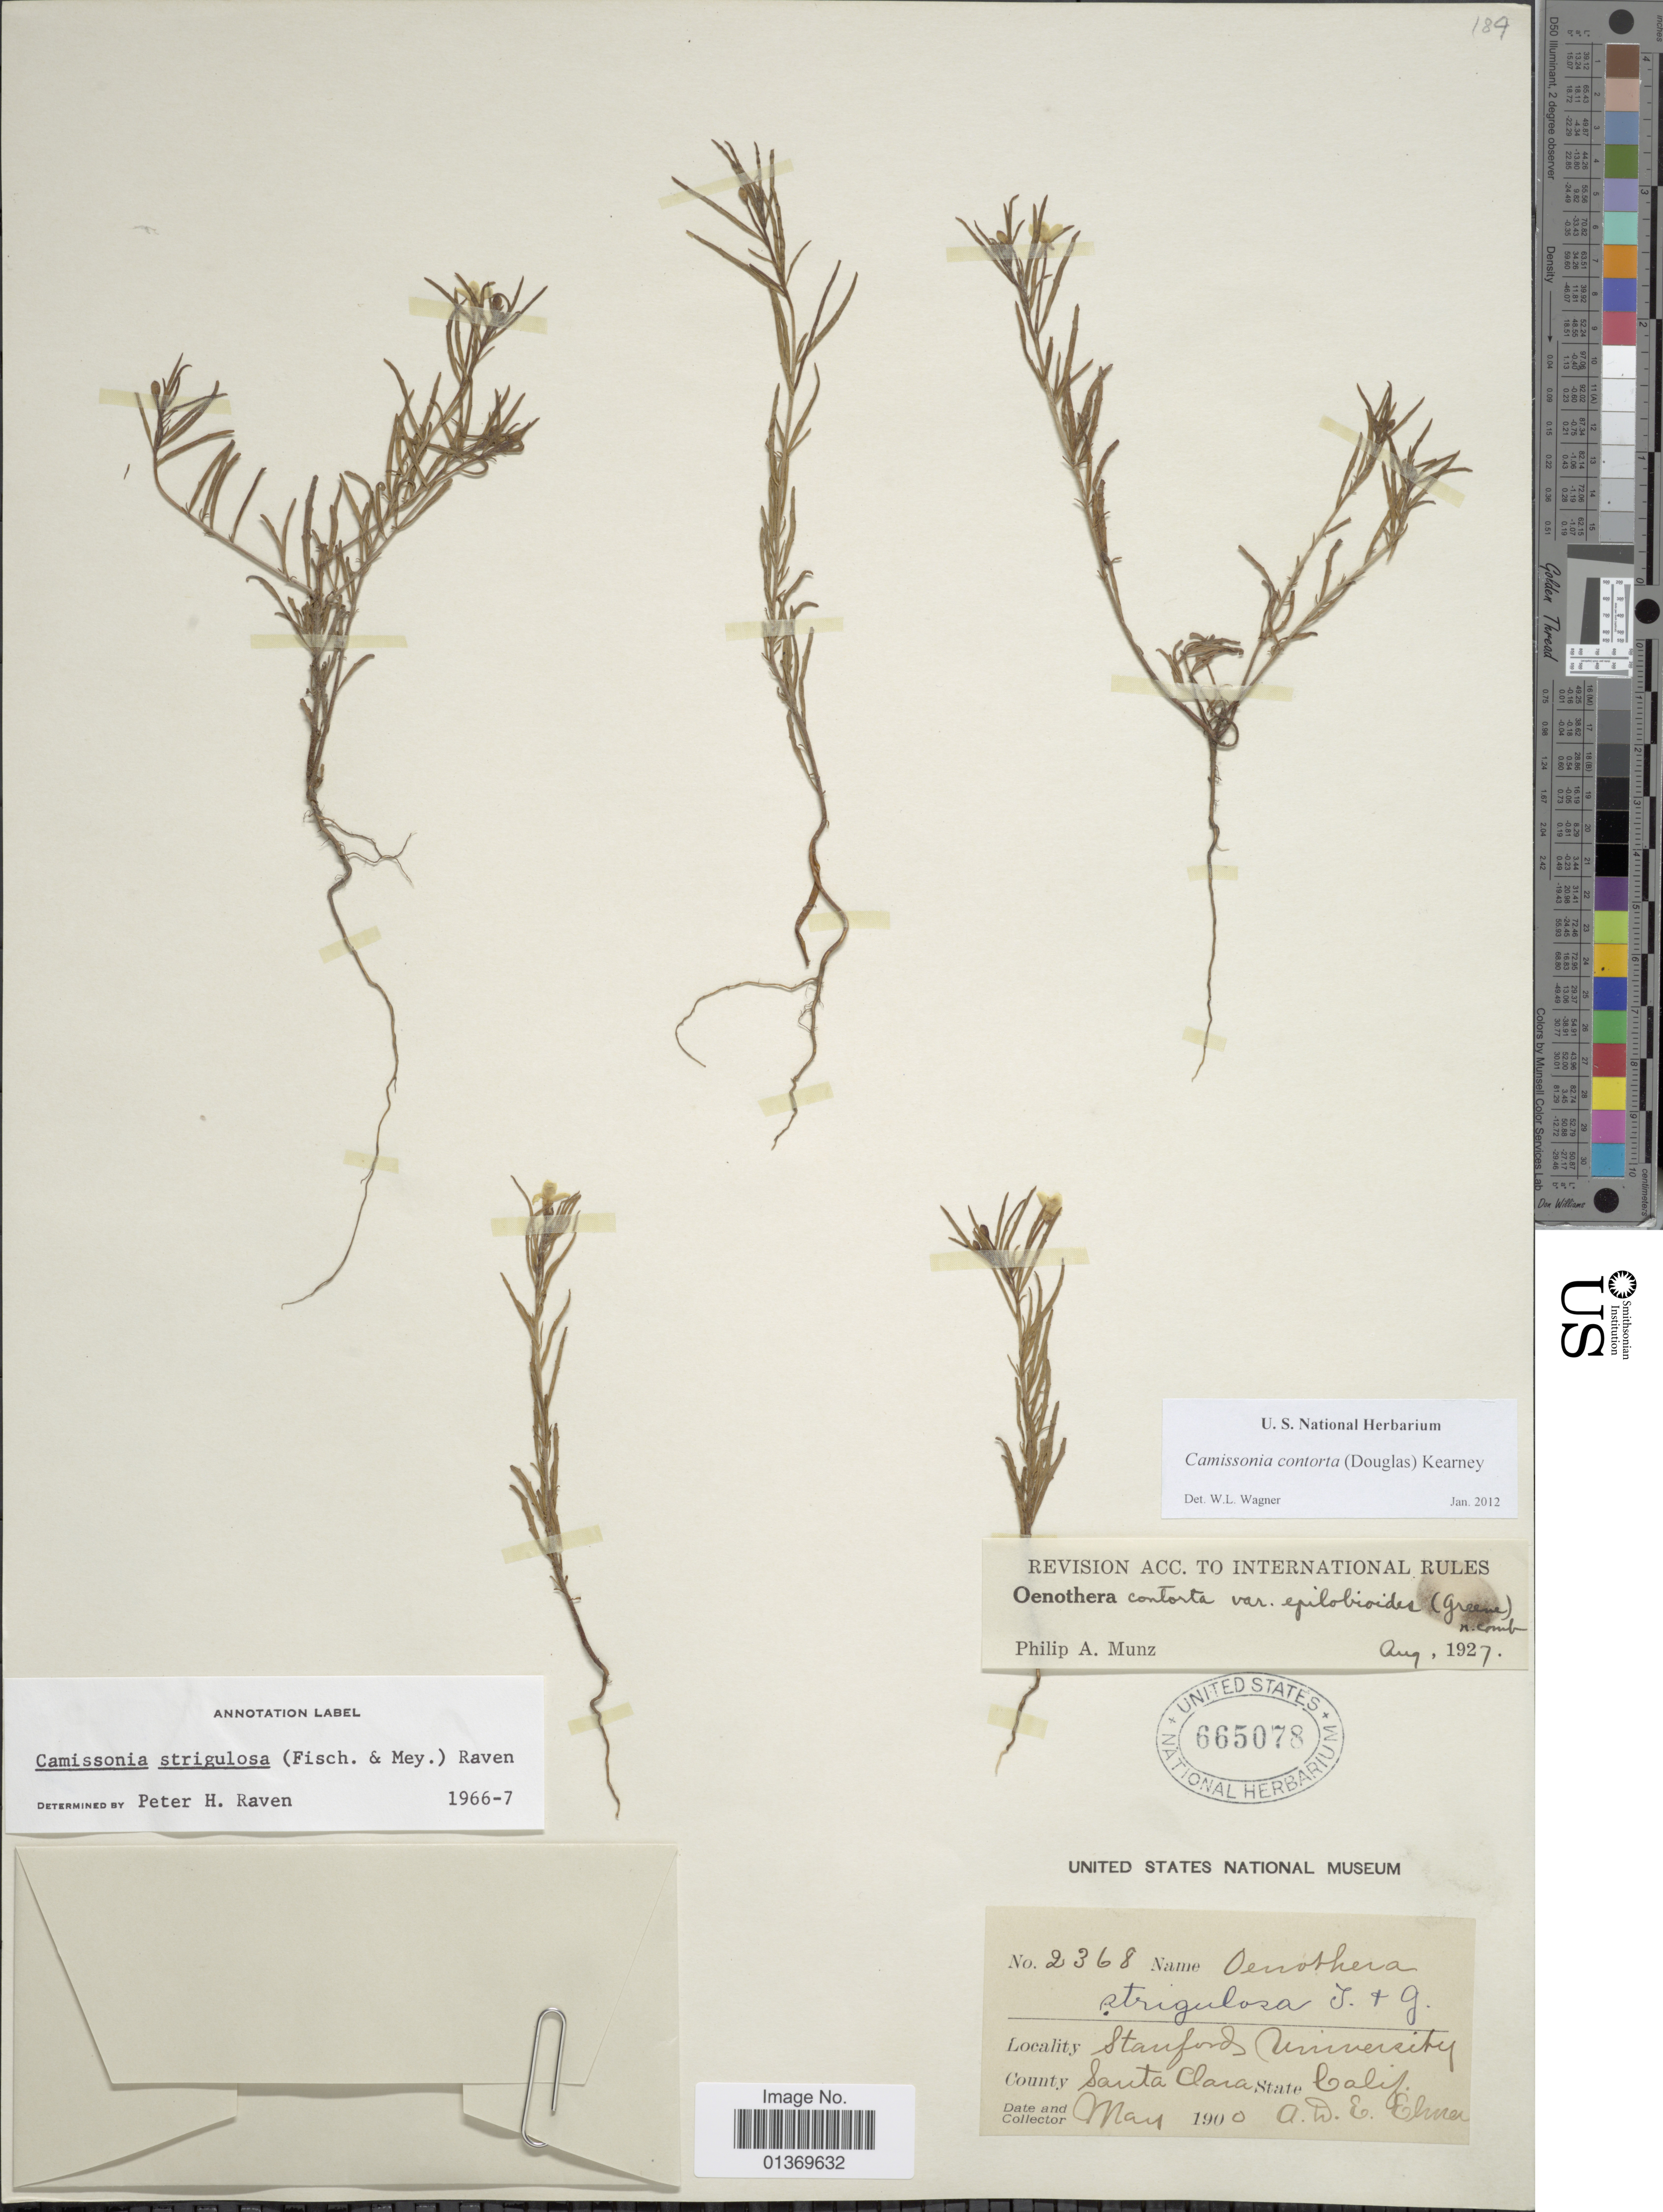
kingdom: Plantae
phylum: Tracheophyta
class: Magnoliopsida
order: Myrtales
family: Onagraceae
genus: Camissonia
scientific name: Camissonia contorta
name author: (Douglas) Kearney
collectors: A. D. E. Elmer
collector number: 2368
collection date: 1900-05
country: United States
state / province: California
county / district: Santa Clara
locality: Stanford University, County Santa Clara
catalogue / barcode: US 665078